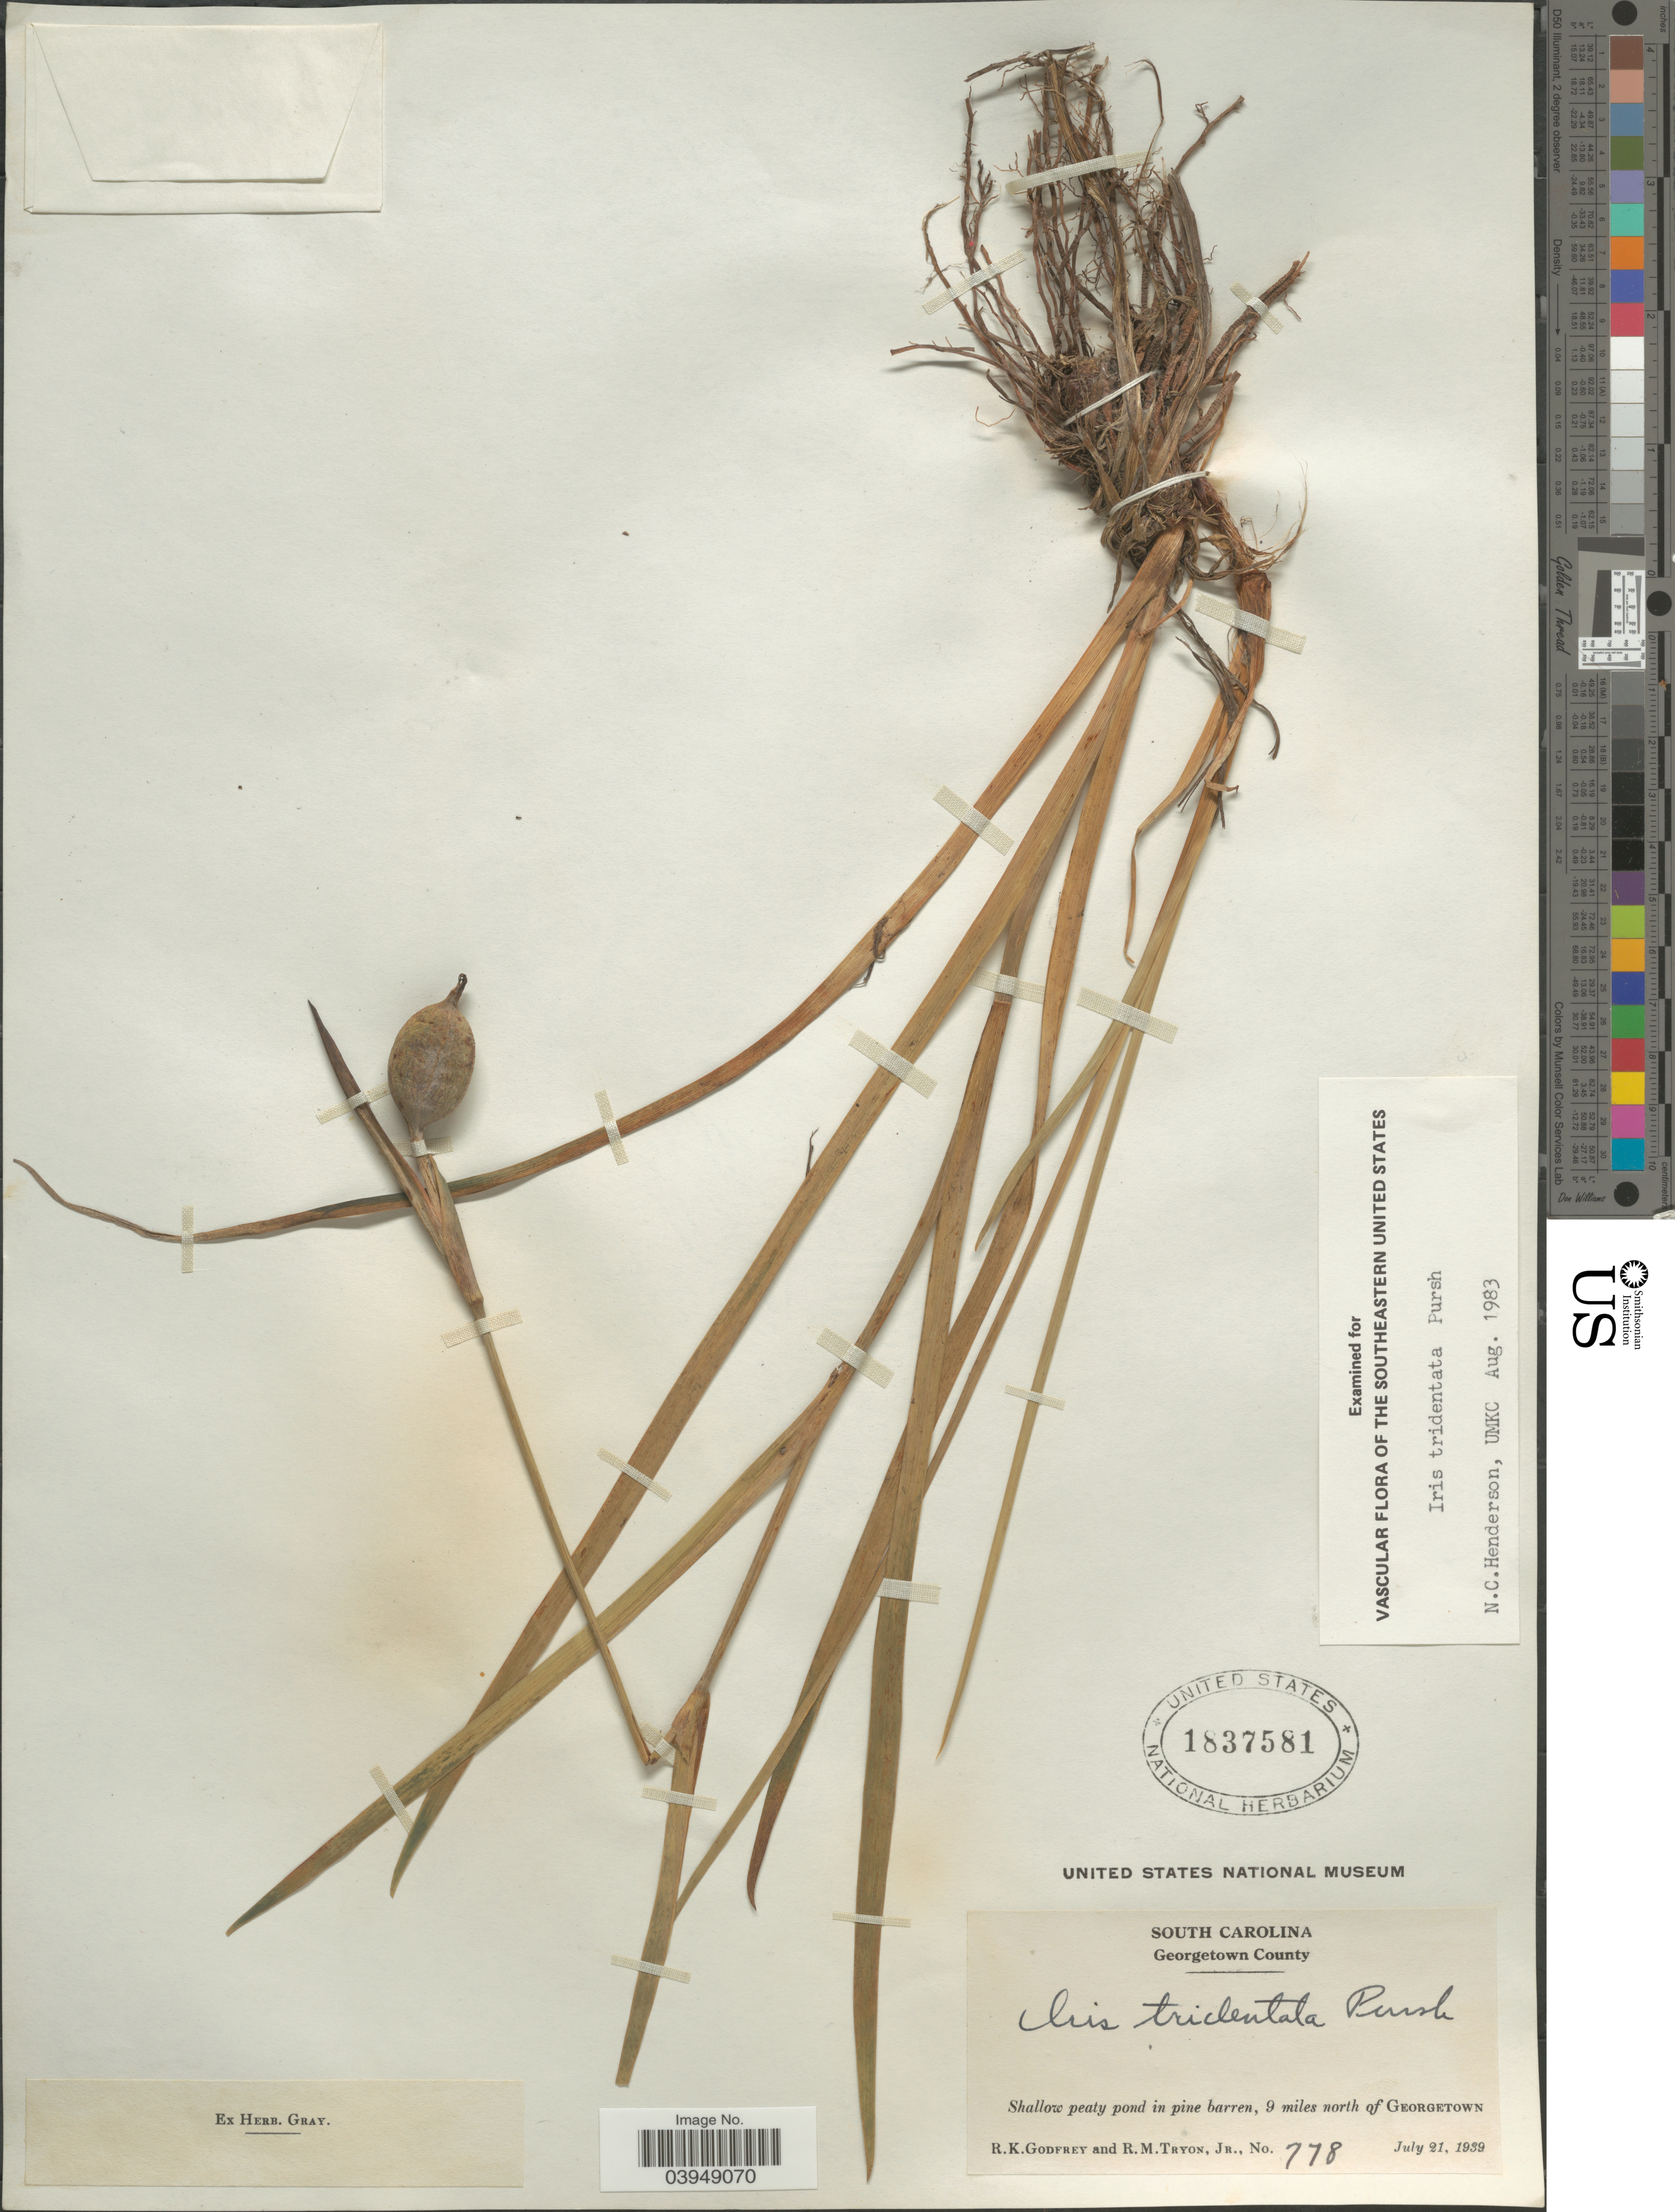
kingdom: Plantae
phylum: Tracheophyta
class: Liliopsida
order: Asparagales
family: Iridaceae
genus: Iris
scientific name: Iris tridentata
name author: Pursh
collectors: R. K. Godfrey & R. Tryon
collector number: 778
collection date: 1939-07-21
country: United States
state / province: South Carolina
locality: Georgetown County. Shallow peaty pond in pine barren, 9 miles north of Georgetown.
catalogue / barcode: US 1837581